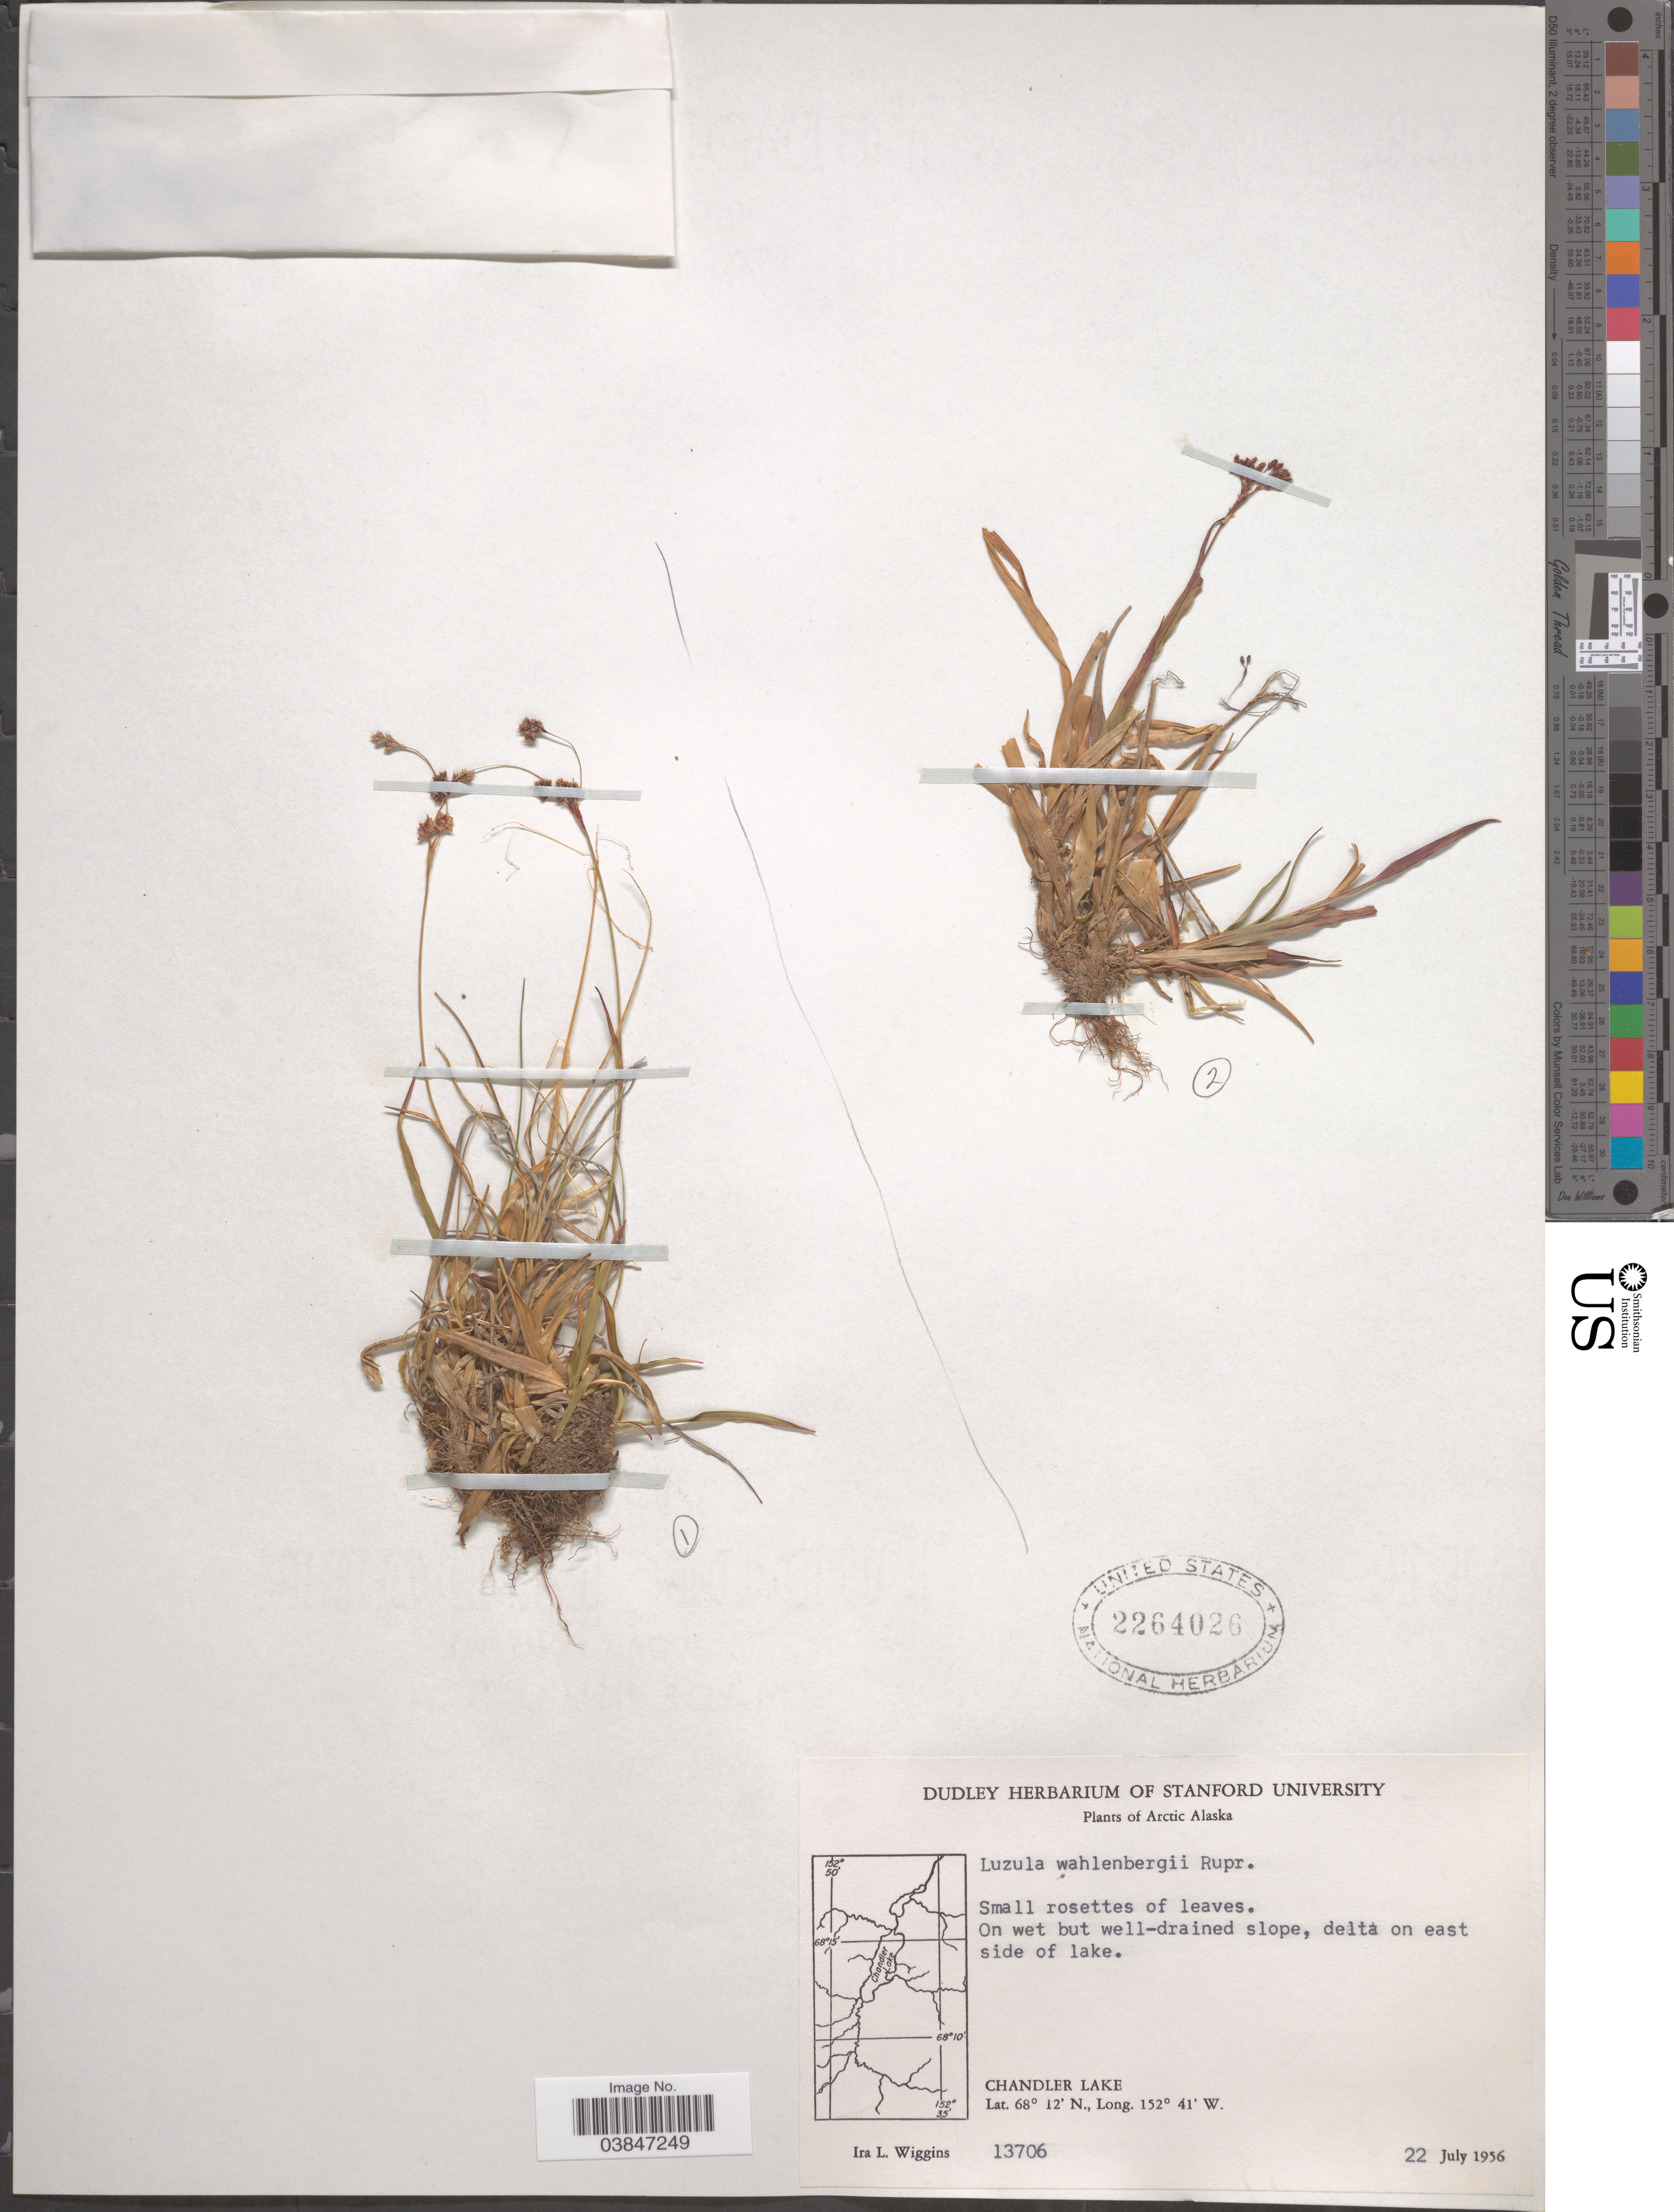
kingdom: Plantae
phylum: Tracheophyta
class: Liliopsida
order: Poales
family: Juncaceae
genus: Luzula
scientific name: Luzula wahlenbergii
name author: Rupr.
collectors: I. L. Wiggins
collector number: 13706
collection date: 1956-07-22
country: United States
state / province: Alaska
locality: Arctic Alaska. On wet but well-drained slope, delta on east side of lake. Chandler Lake.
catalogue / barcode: US 2264026